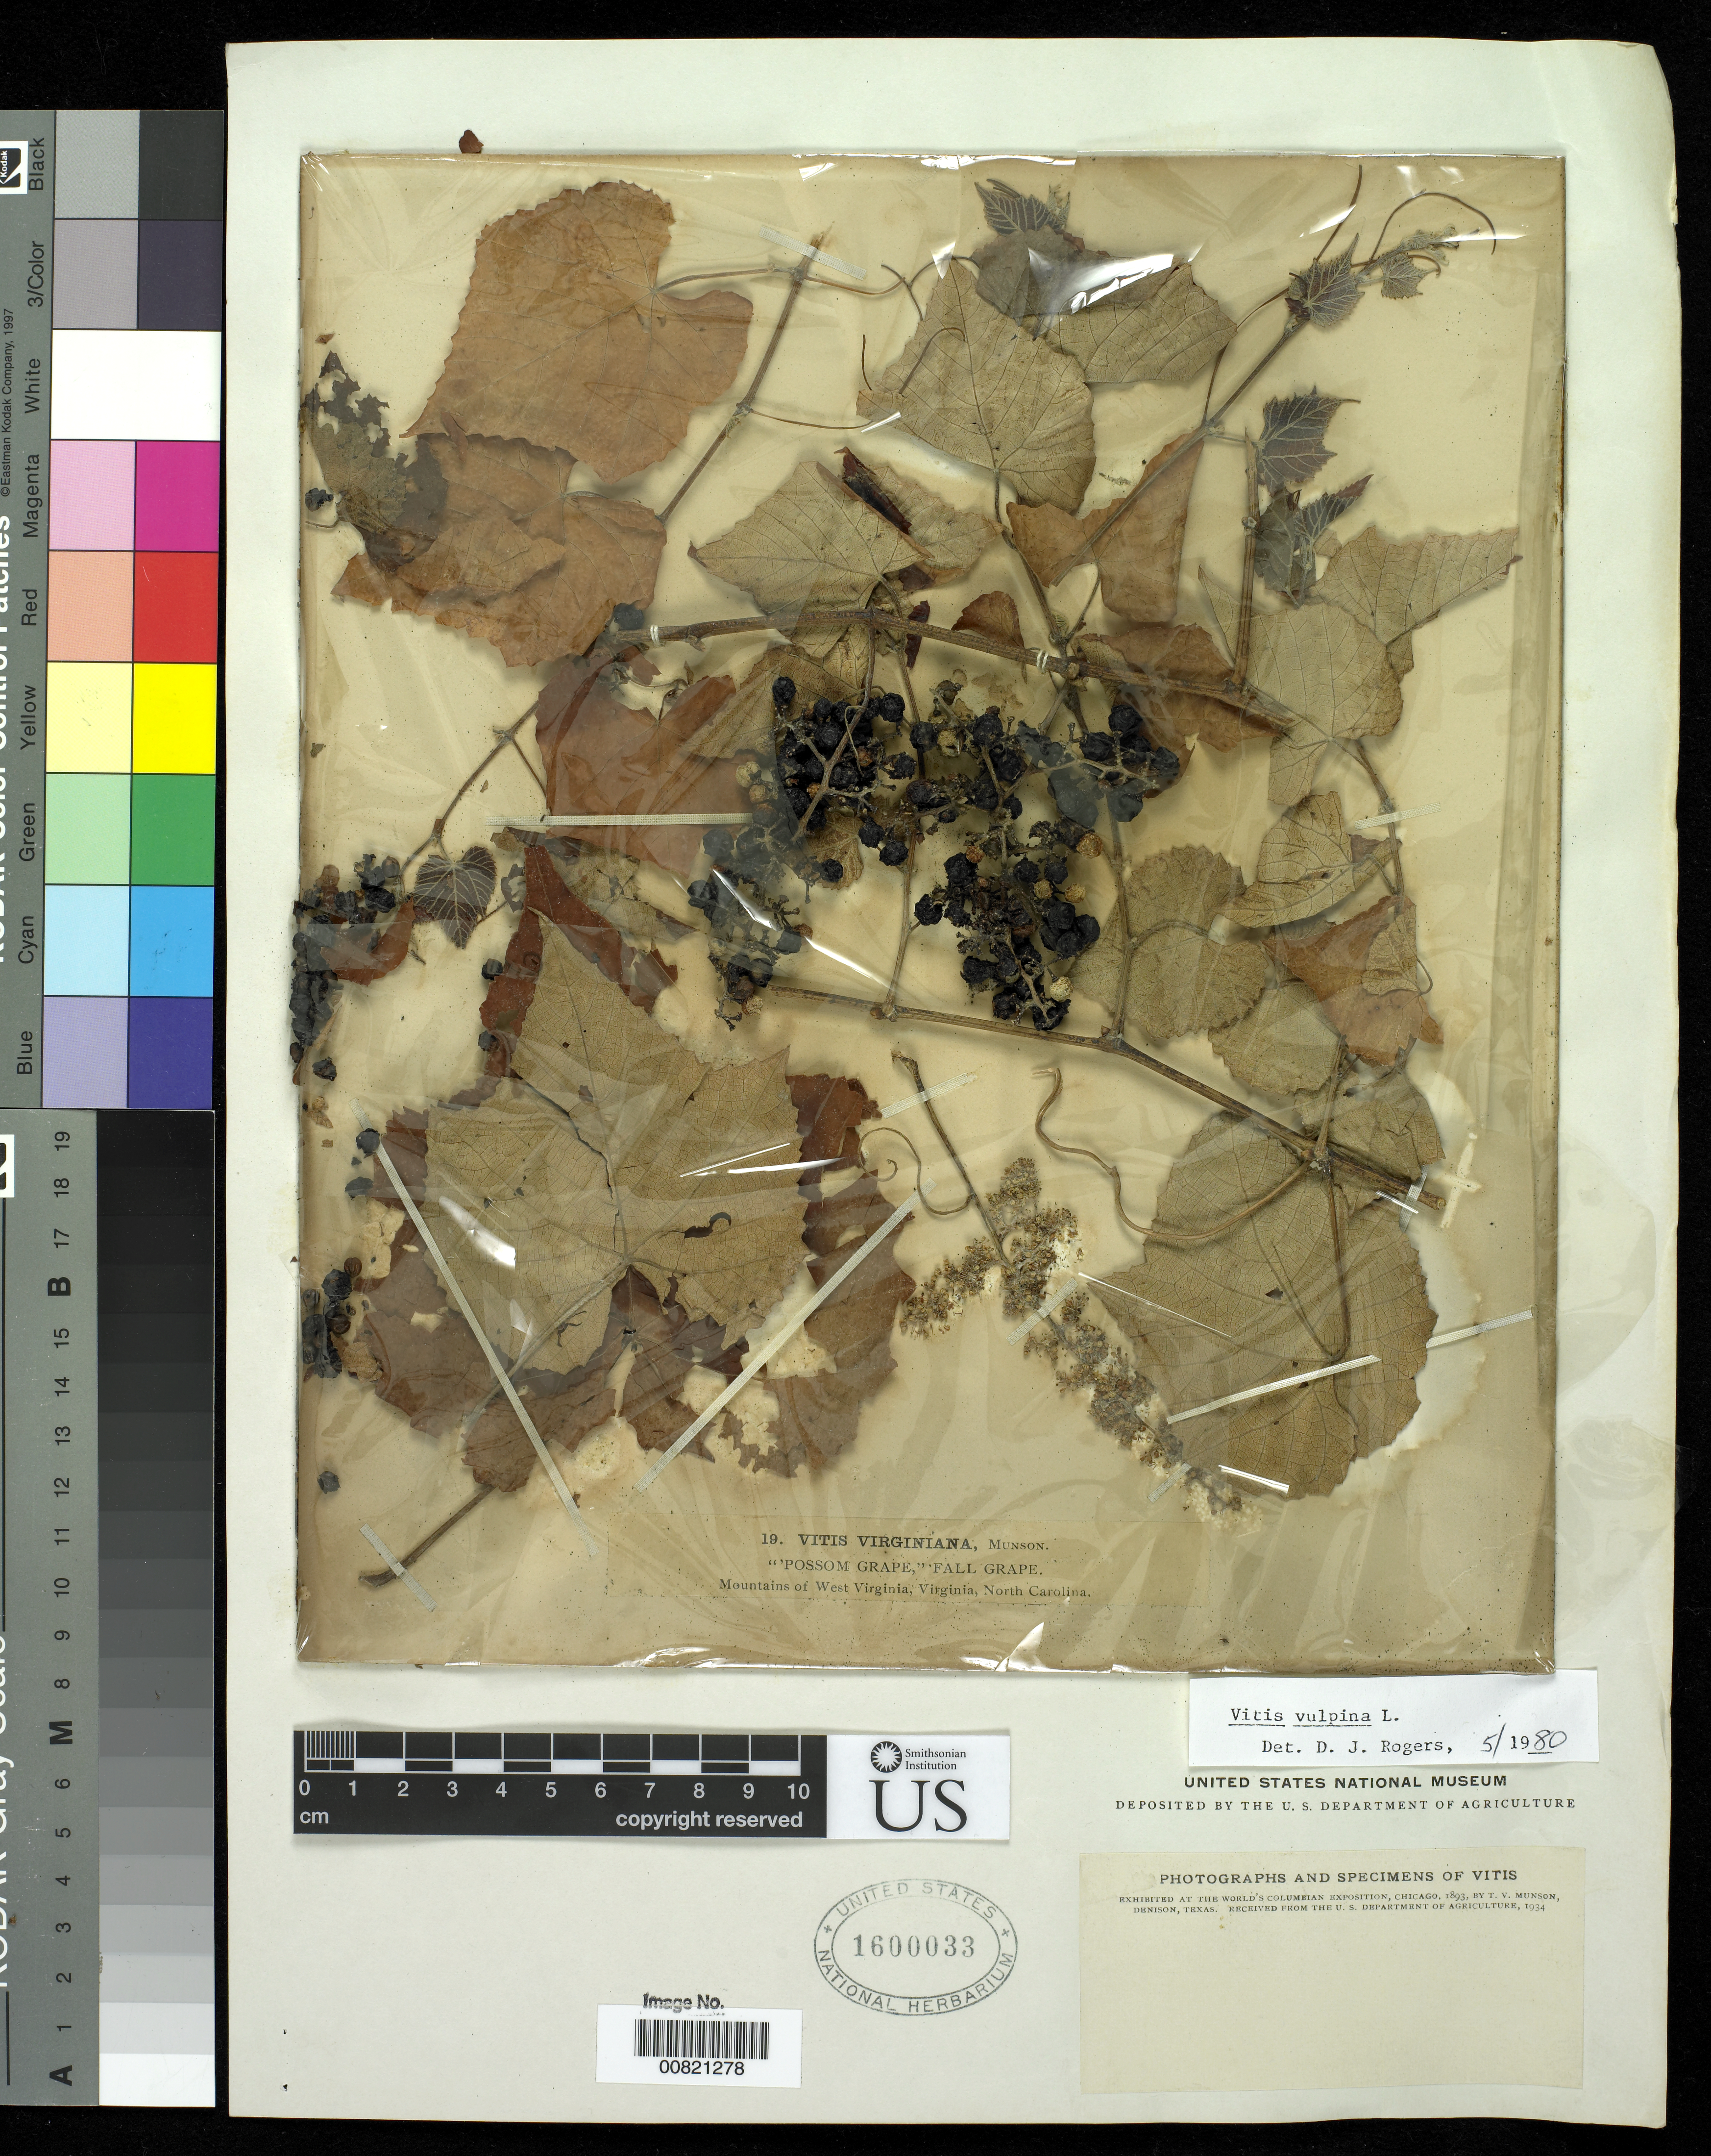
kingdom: Plantae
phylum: Tracheophyta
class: Magnoliopsida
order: Vitales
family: Vitaceae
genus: Vitis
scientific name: Vitis vulpina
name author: L.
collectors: T. V. Munson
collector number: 19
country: United States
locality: Virginia, West Virginia, North Carolina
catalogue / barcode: US 1600033